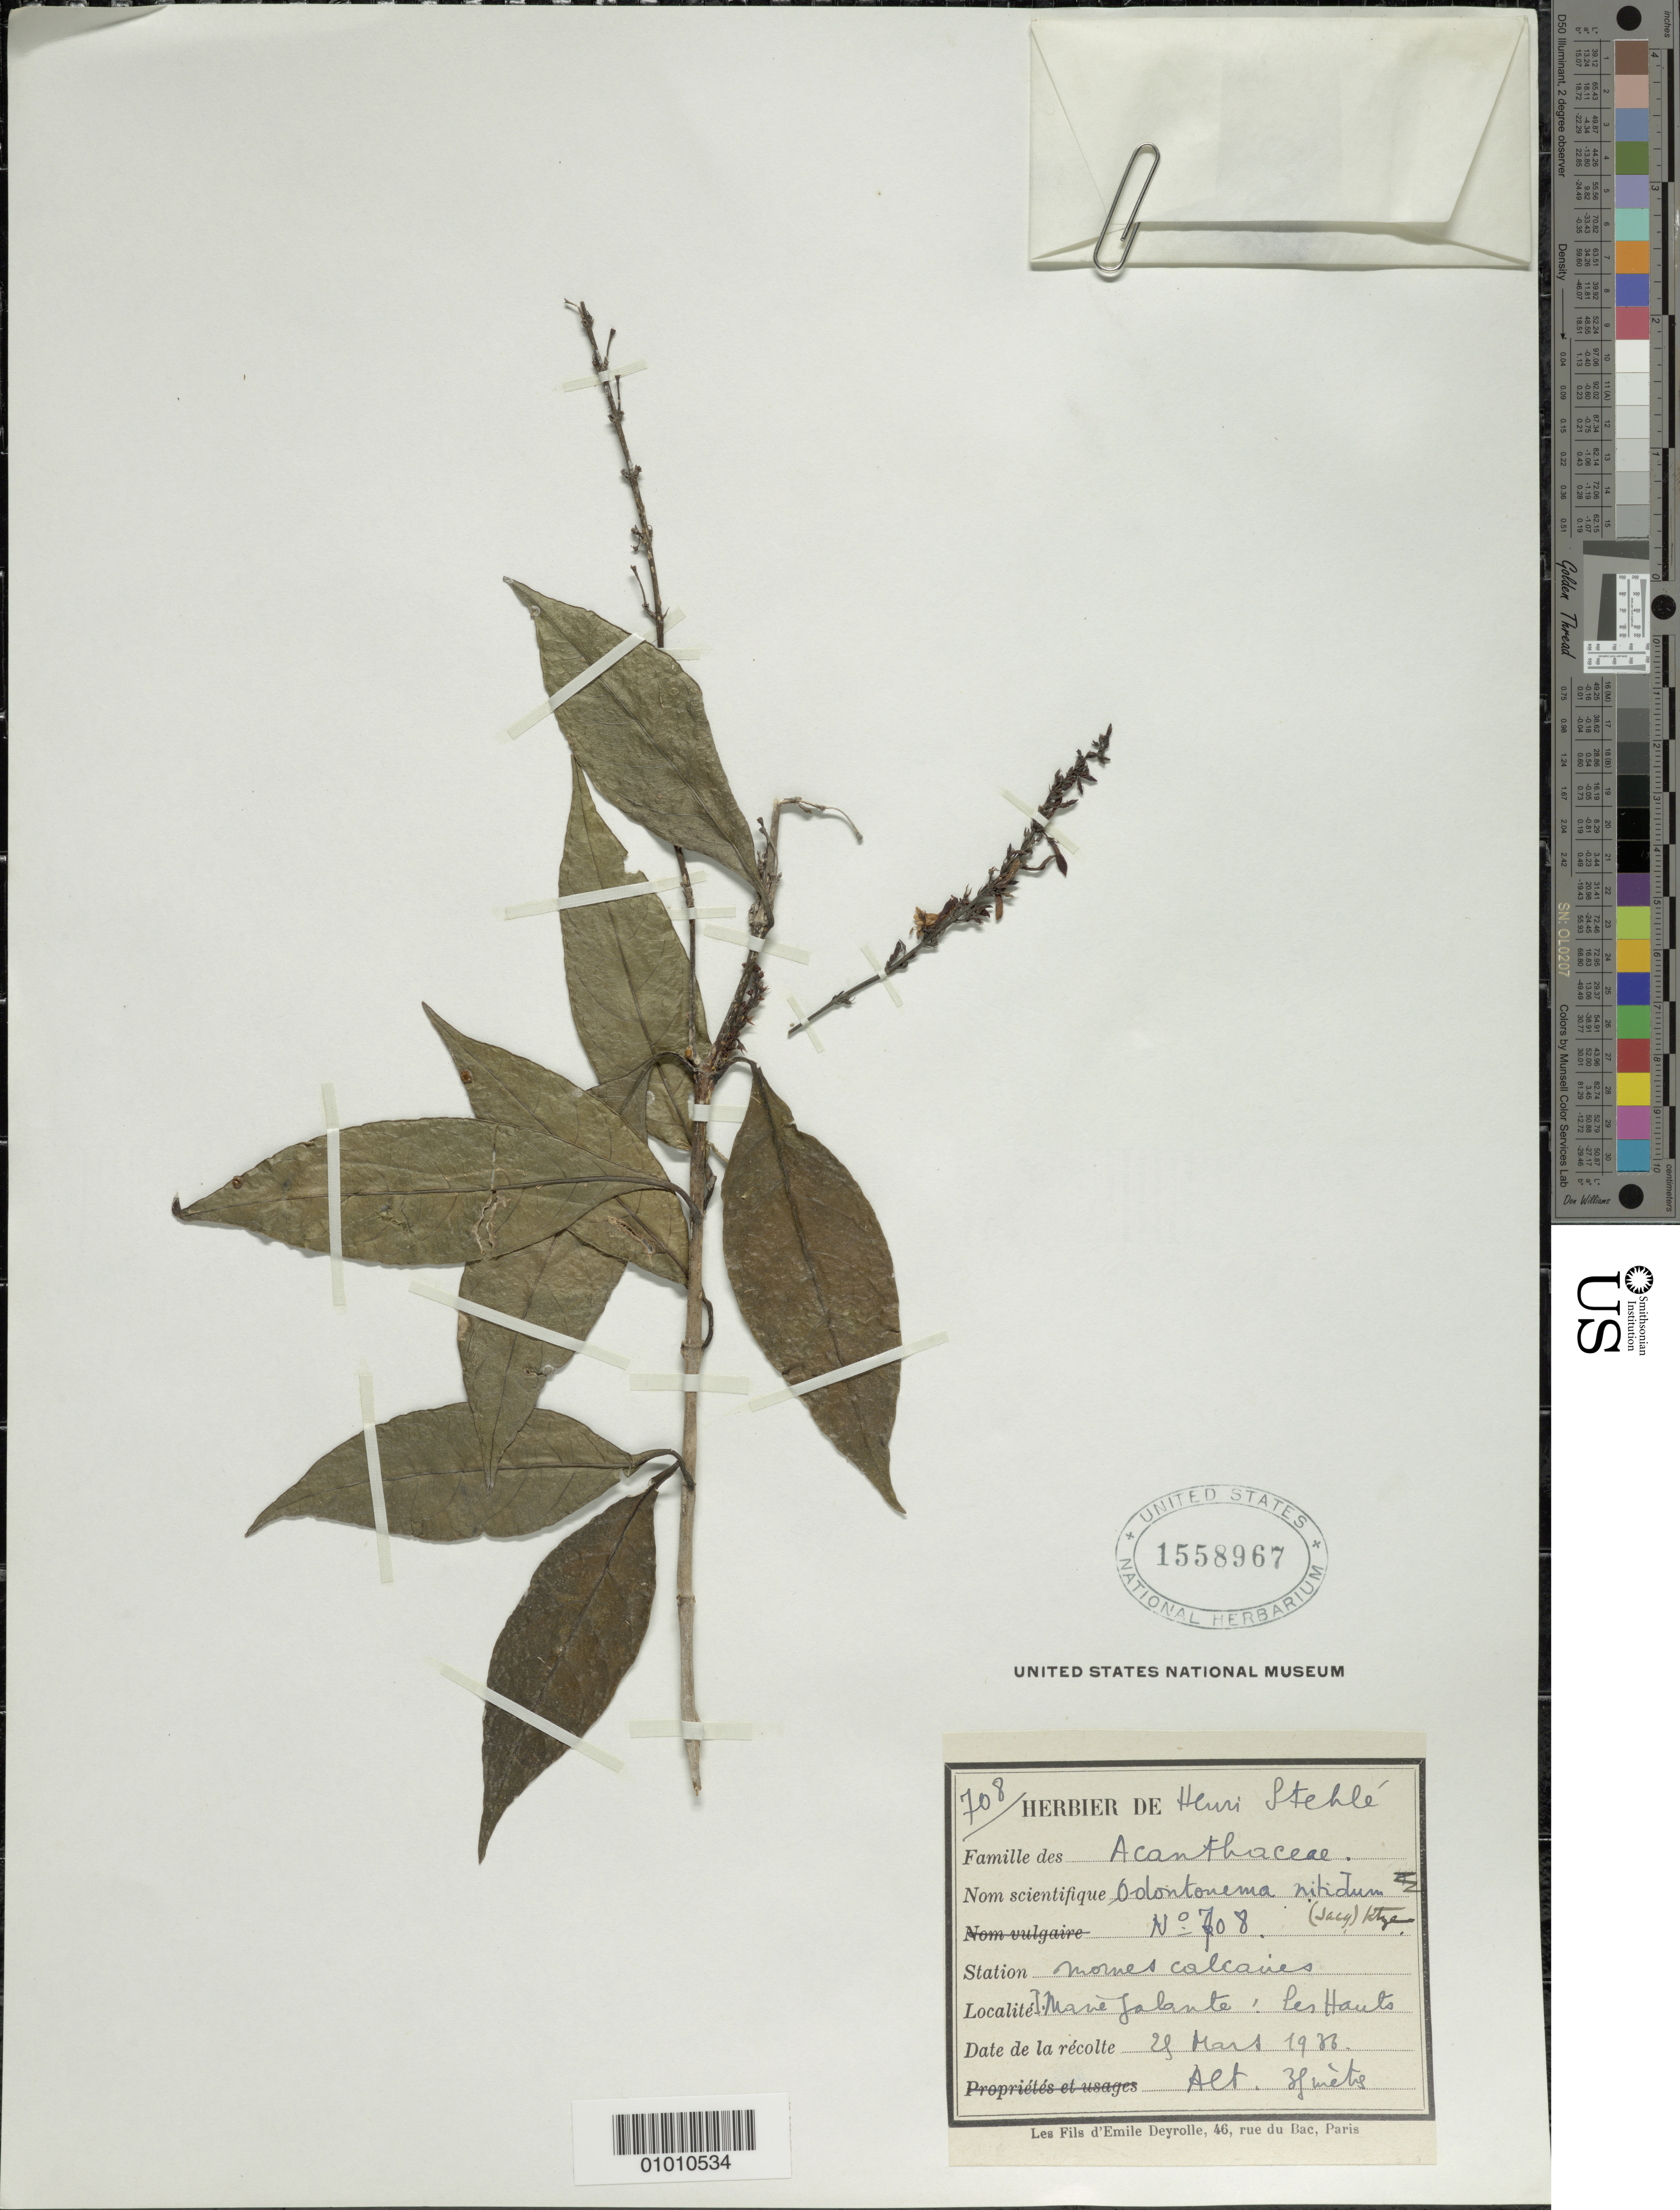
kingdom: Plantae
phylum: Tracheophyta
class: Magnoliopsida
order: Lamiales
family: Acanthaceae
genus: Odontonema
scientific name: Odontonema nitidum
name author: (Jacq.) Kuntze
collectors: H. Stehlé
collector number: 708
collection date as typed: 28 Mar 1936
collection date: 1936-03-28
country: Guadeloupe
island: Marie Galante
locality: Les Hauts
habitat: Mornes calcaines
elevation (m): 38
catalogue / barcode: US 1558967